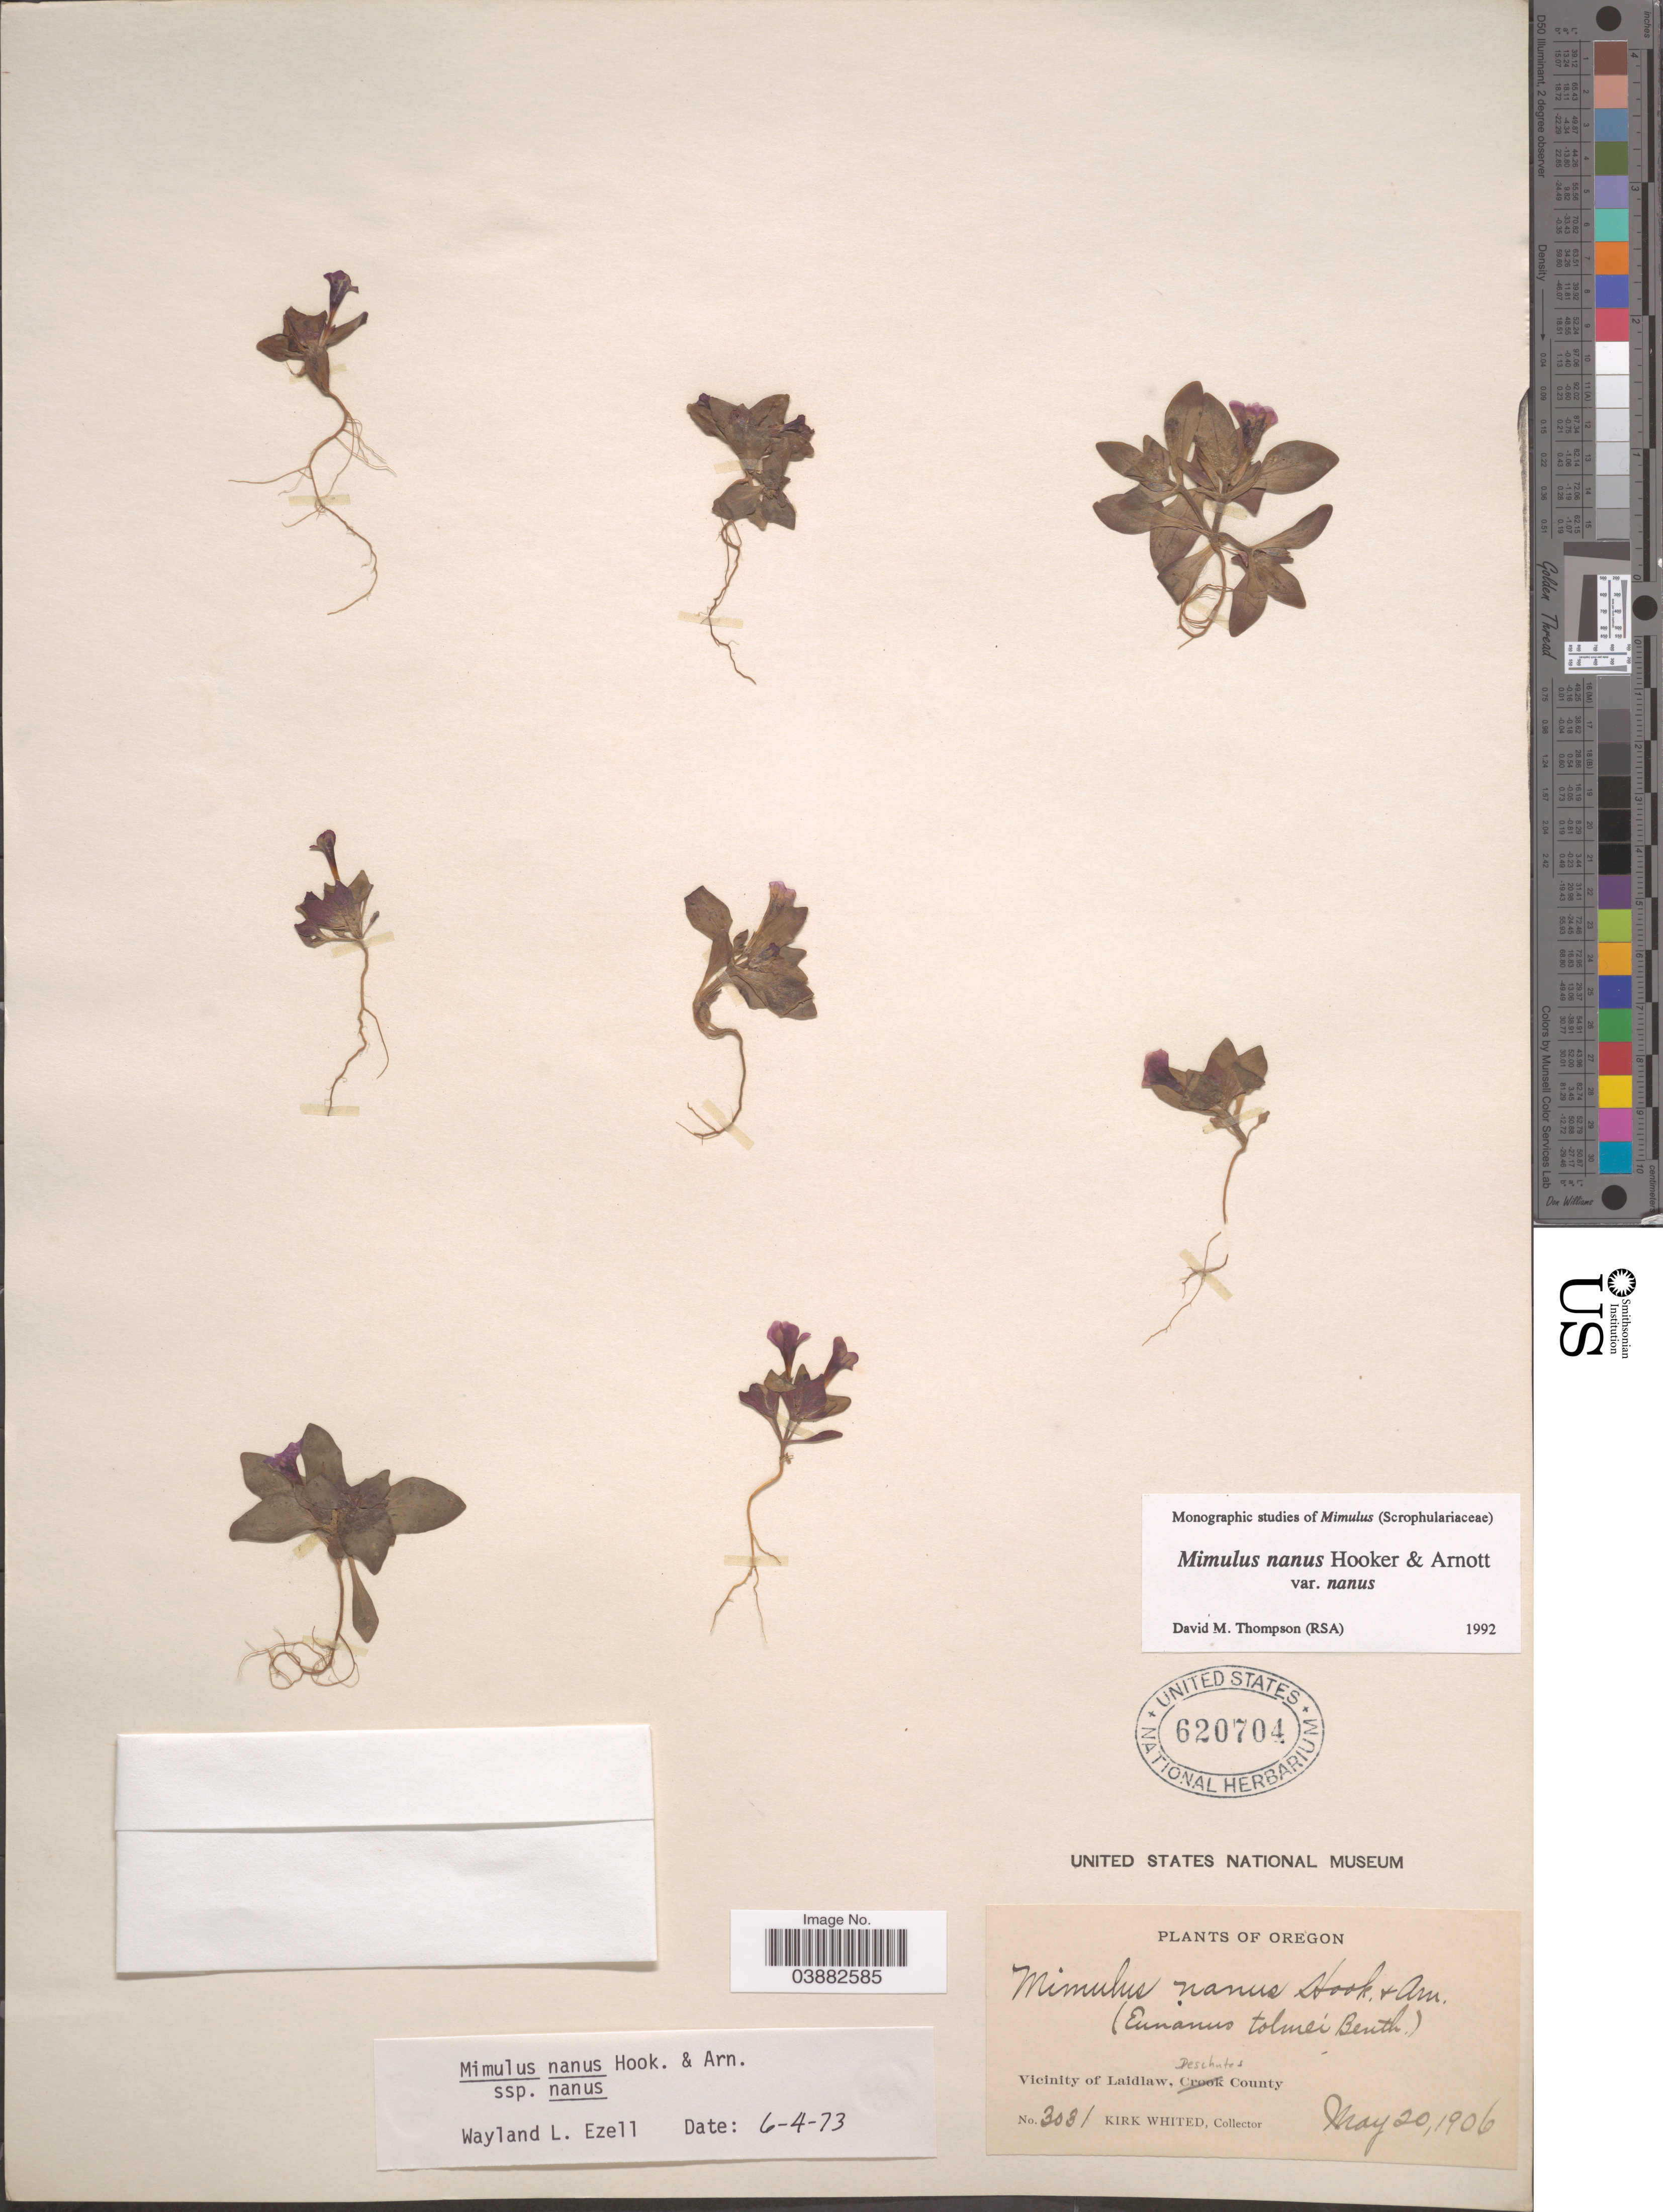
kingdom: Plantae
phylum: Tracheophyta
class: Magnoliopsida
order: Lamiales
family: Phrymaceae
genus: Mimulus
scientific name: Mimulus nanus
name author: Hook. & Arn.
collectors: K. Whited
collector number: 3031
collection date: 1906-05-20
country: United States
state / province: Oregon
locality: Vicinity of Laidlaw, Deschutes County.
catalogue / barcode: US 620704